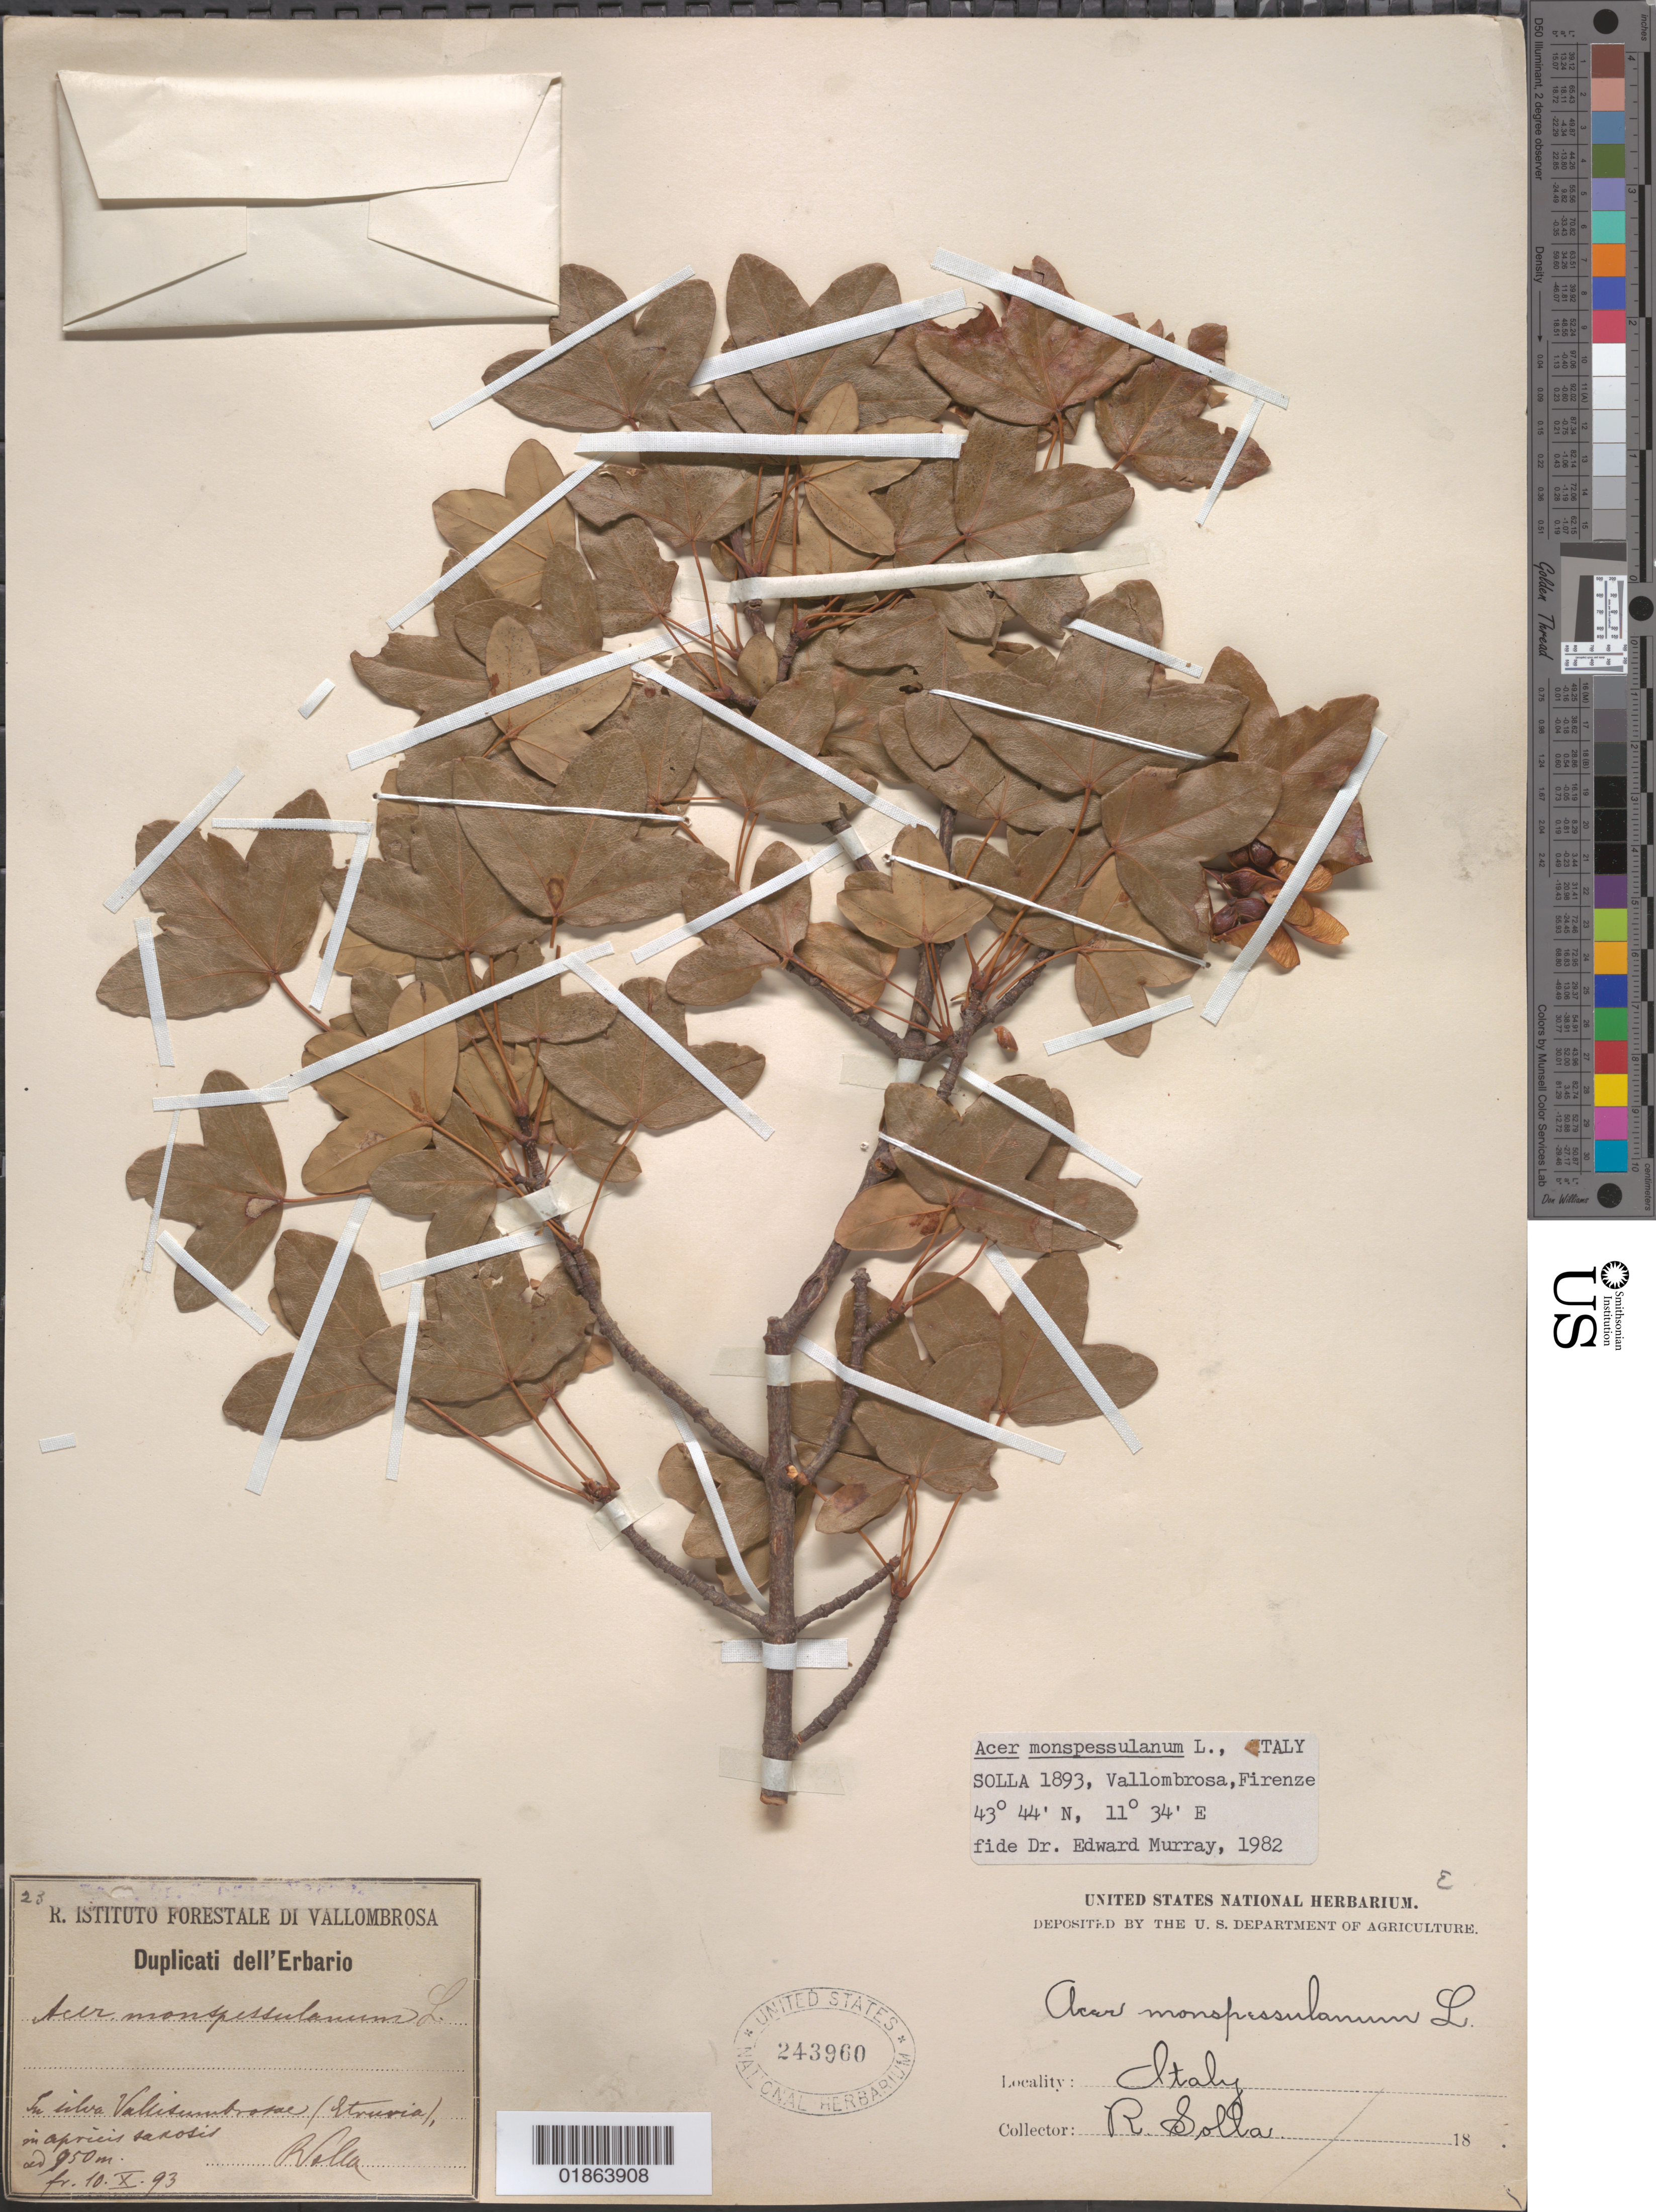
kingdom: Plantae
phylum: Tracheophyta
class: Magnoliopsida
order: Sapindales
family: Sapindaceae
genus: Acer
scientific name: Acer monspessulanum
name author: L.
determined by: Murray, Edward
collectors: R. Solla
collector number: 23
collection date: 1893-10-10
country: Italy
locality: Vallombrosa (Etruria [?])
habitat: In silvis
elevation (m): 900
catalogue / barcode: US 243960